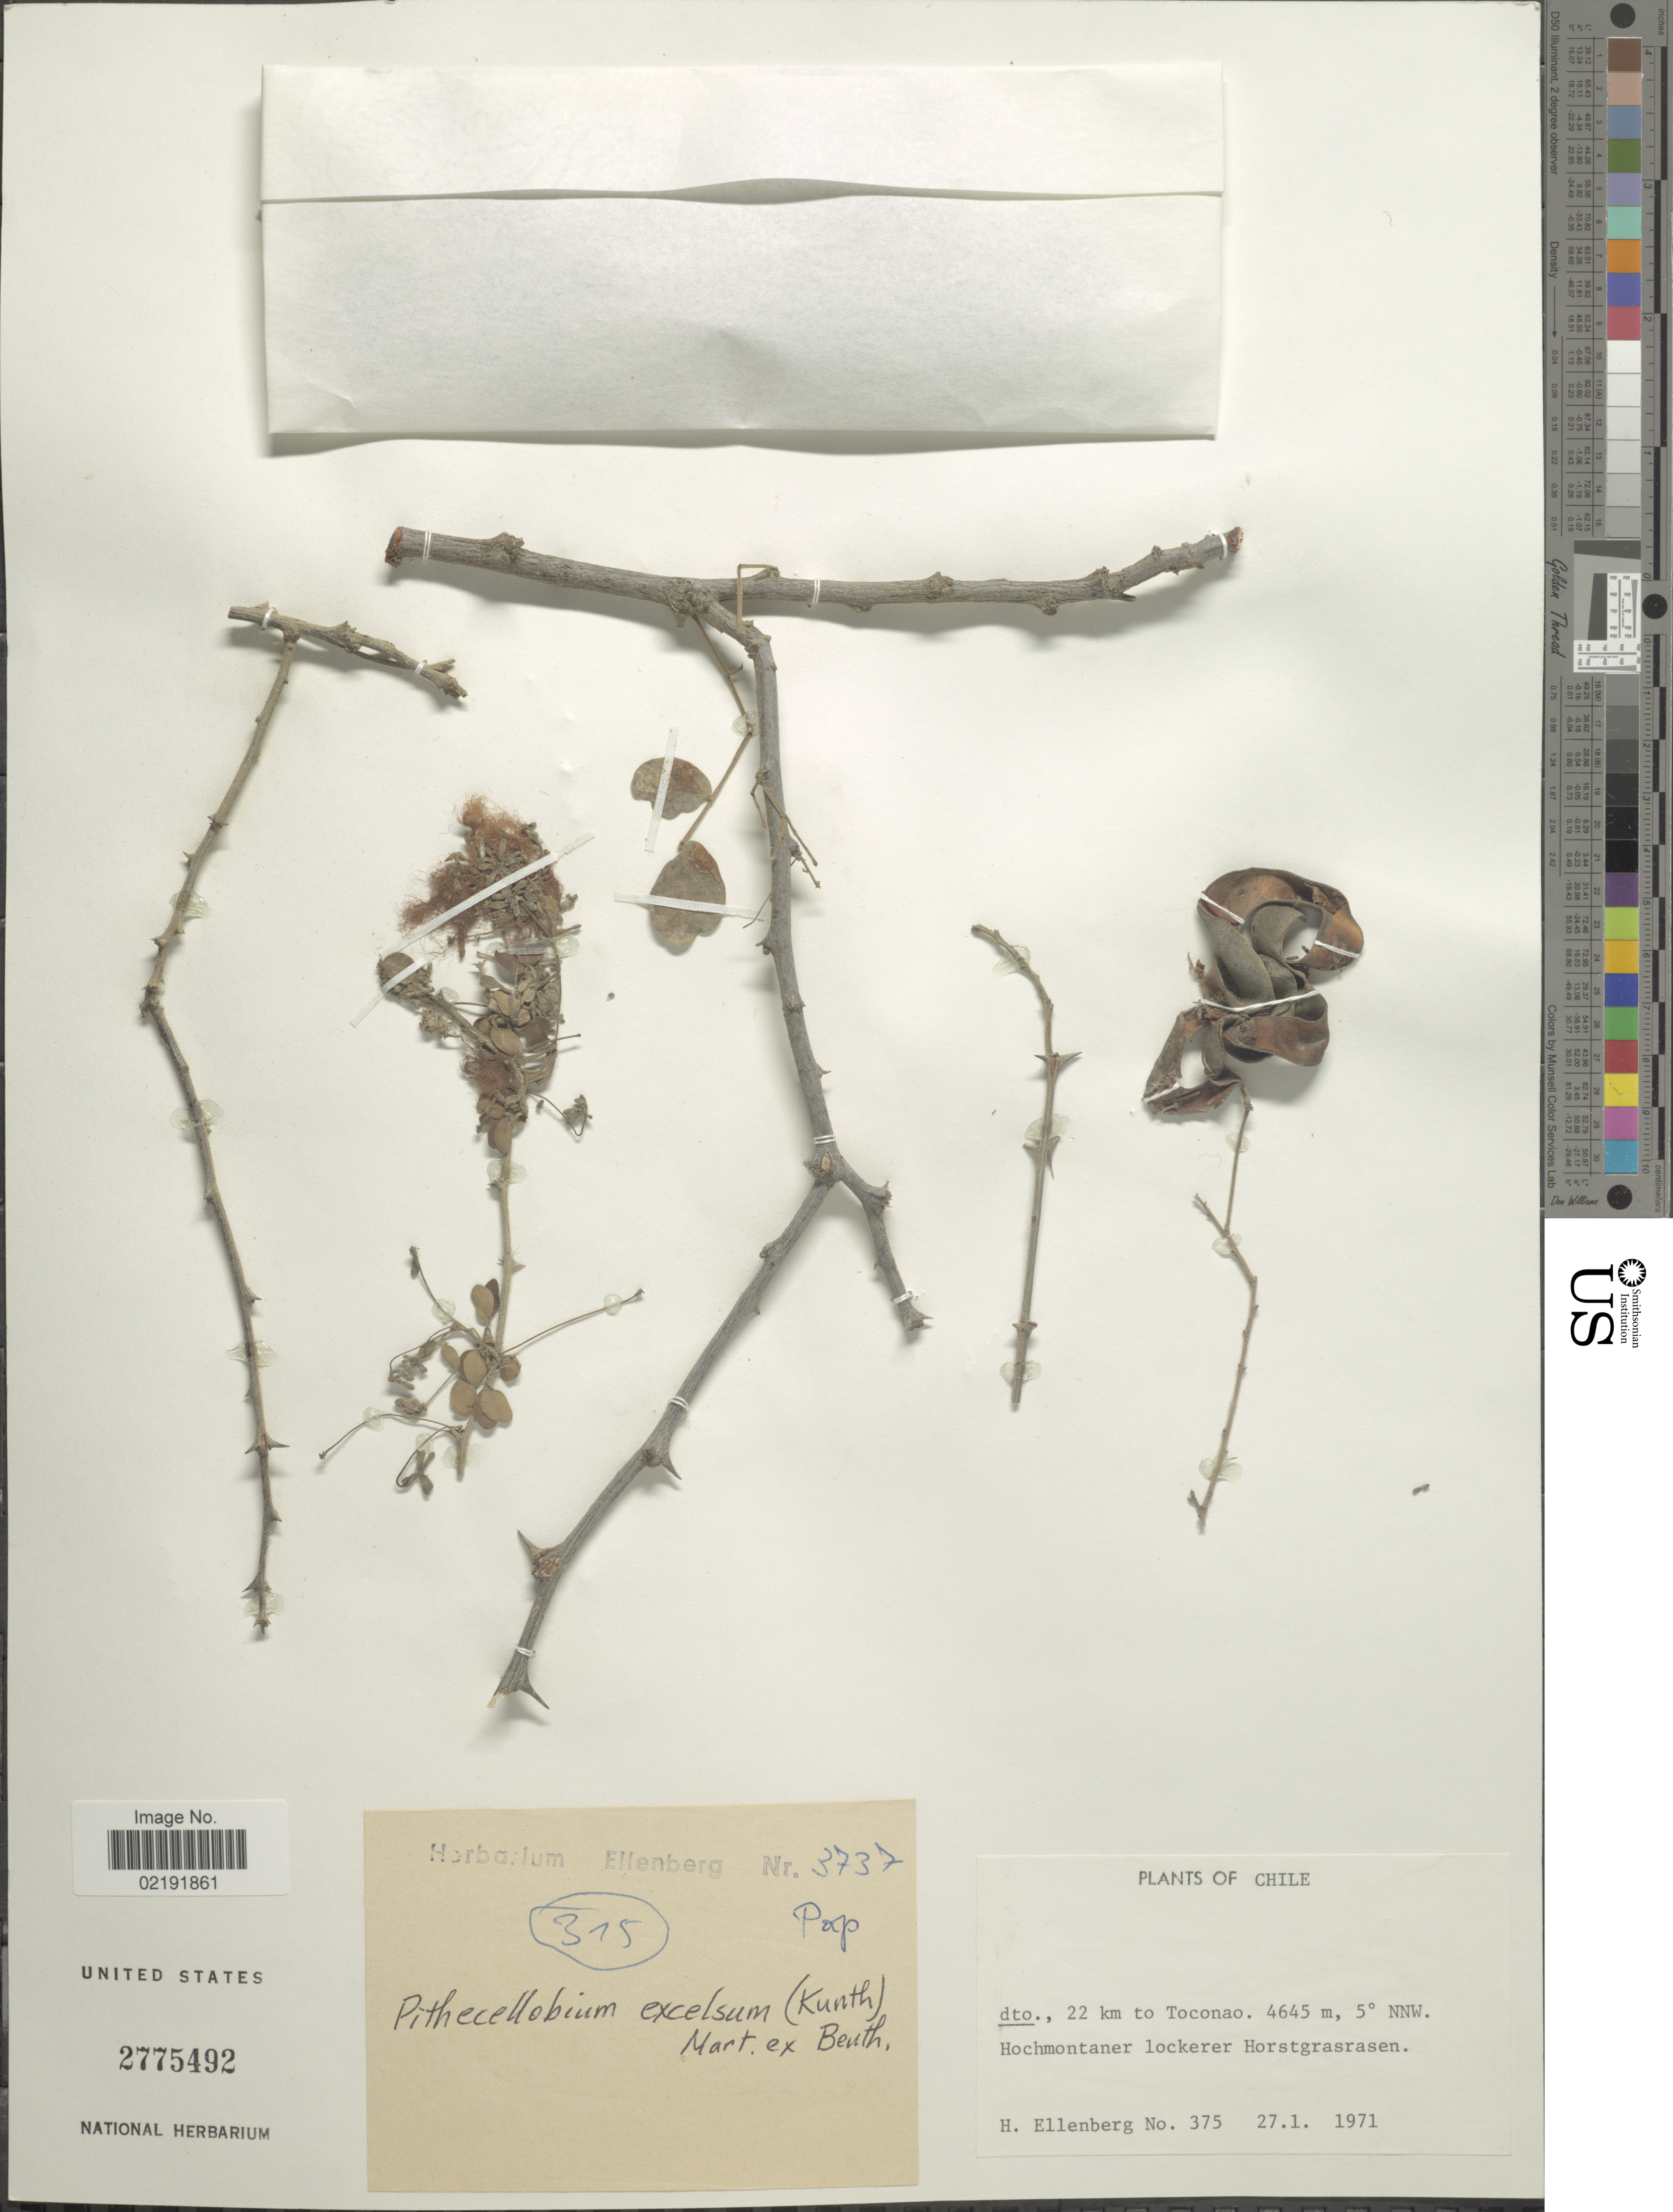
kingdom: Plantae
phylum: Tracheophyta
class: Magnoliopsida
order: Fabales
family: Fabaceae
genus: Pithecellobium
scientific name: Pithecellobium excelsum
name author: (Kunth) Mart.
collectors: H. Ellenberg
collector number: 375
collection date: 1971-01-27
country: Chile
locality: Dto., 22 km to Toconao. 5° NNW. Hochmontaner lockerer Horstgrasrasen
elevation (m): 4645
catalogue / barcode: US 2775492